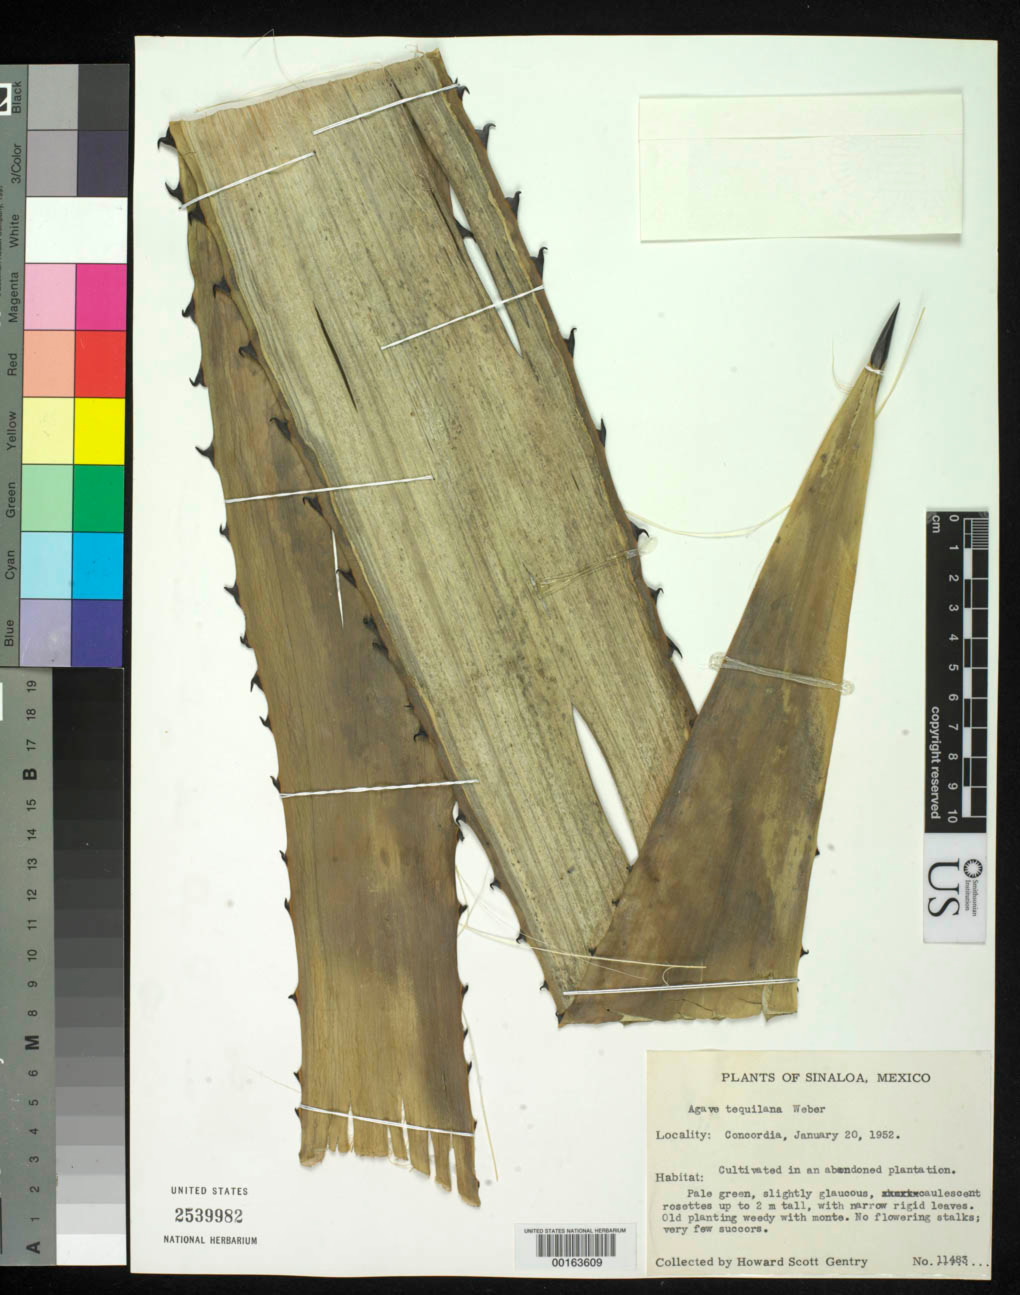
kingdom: Plantae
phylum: Tracheophyta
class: Liliopsida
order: Asparagales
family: Asparagaceae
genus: Agave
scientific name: Agave tequilana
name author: F.A.C. Weber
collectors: H. S. Gentry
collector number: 11483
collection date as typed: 20 Jan 1952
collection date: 1952-01-20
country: Mexico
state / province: Sinaloa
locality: Concordia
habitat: In an abandoned plantation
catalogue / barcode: US 2539982